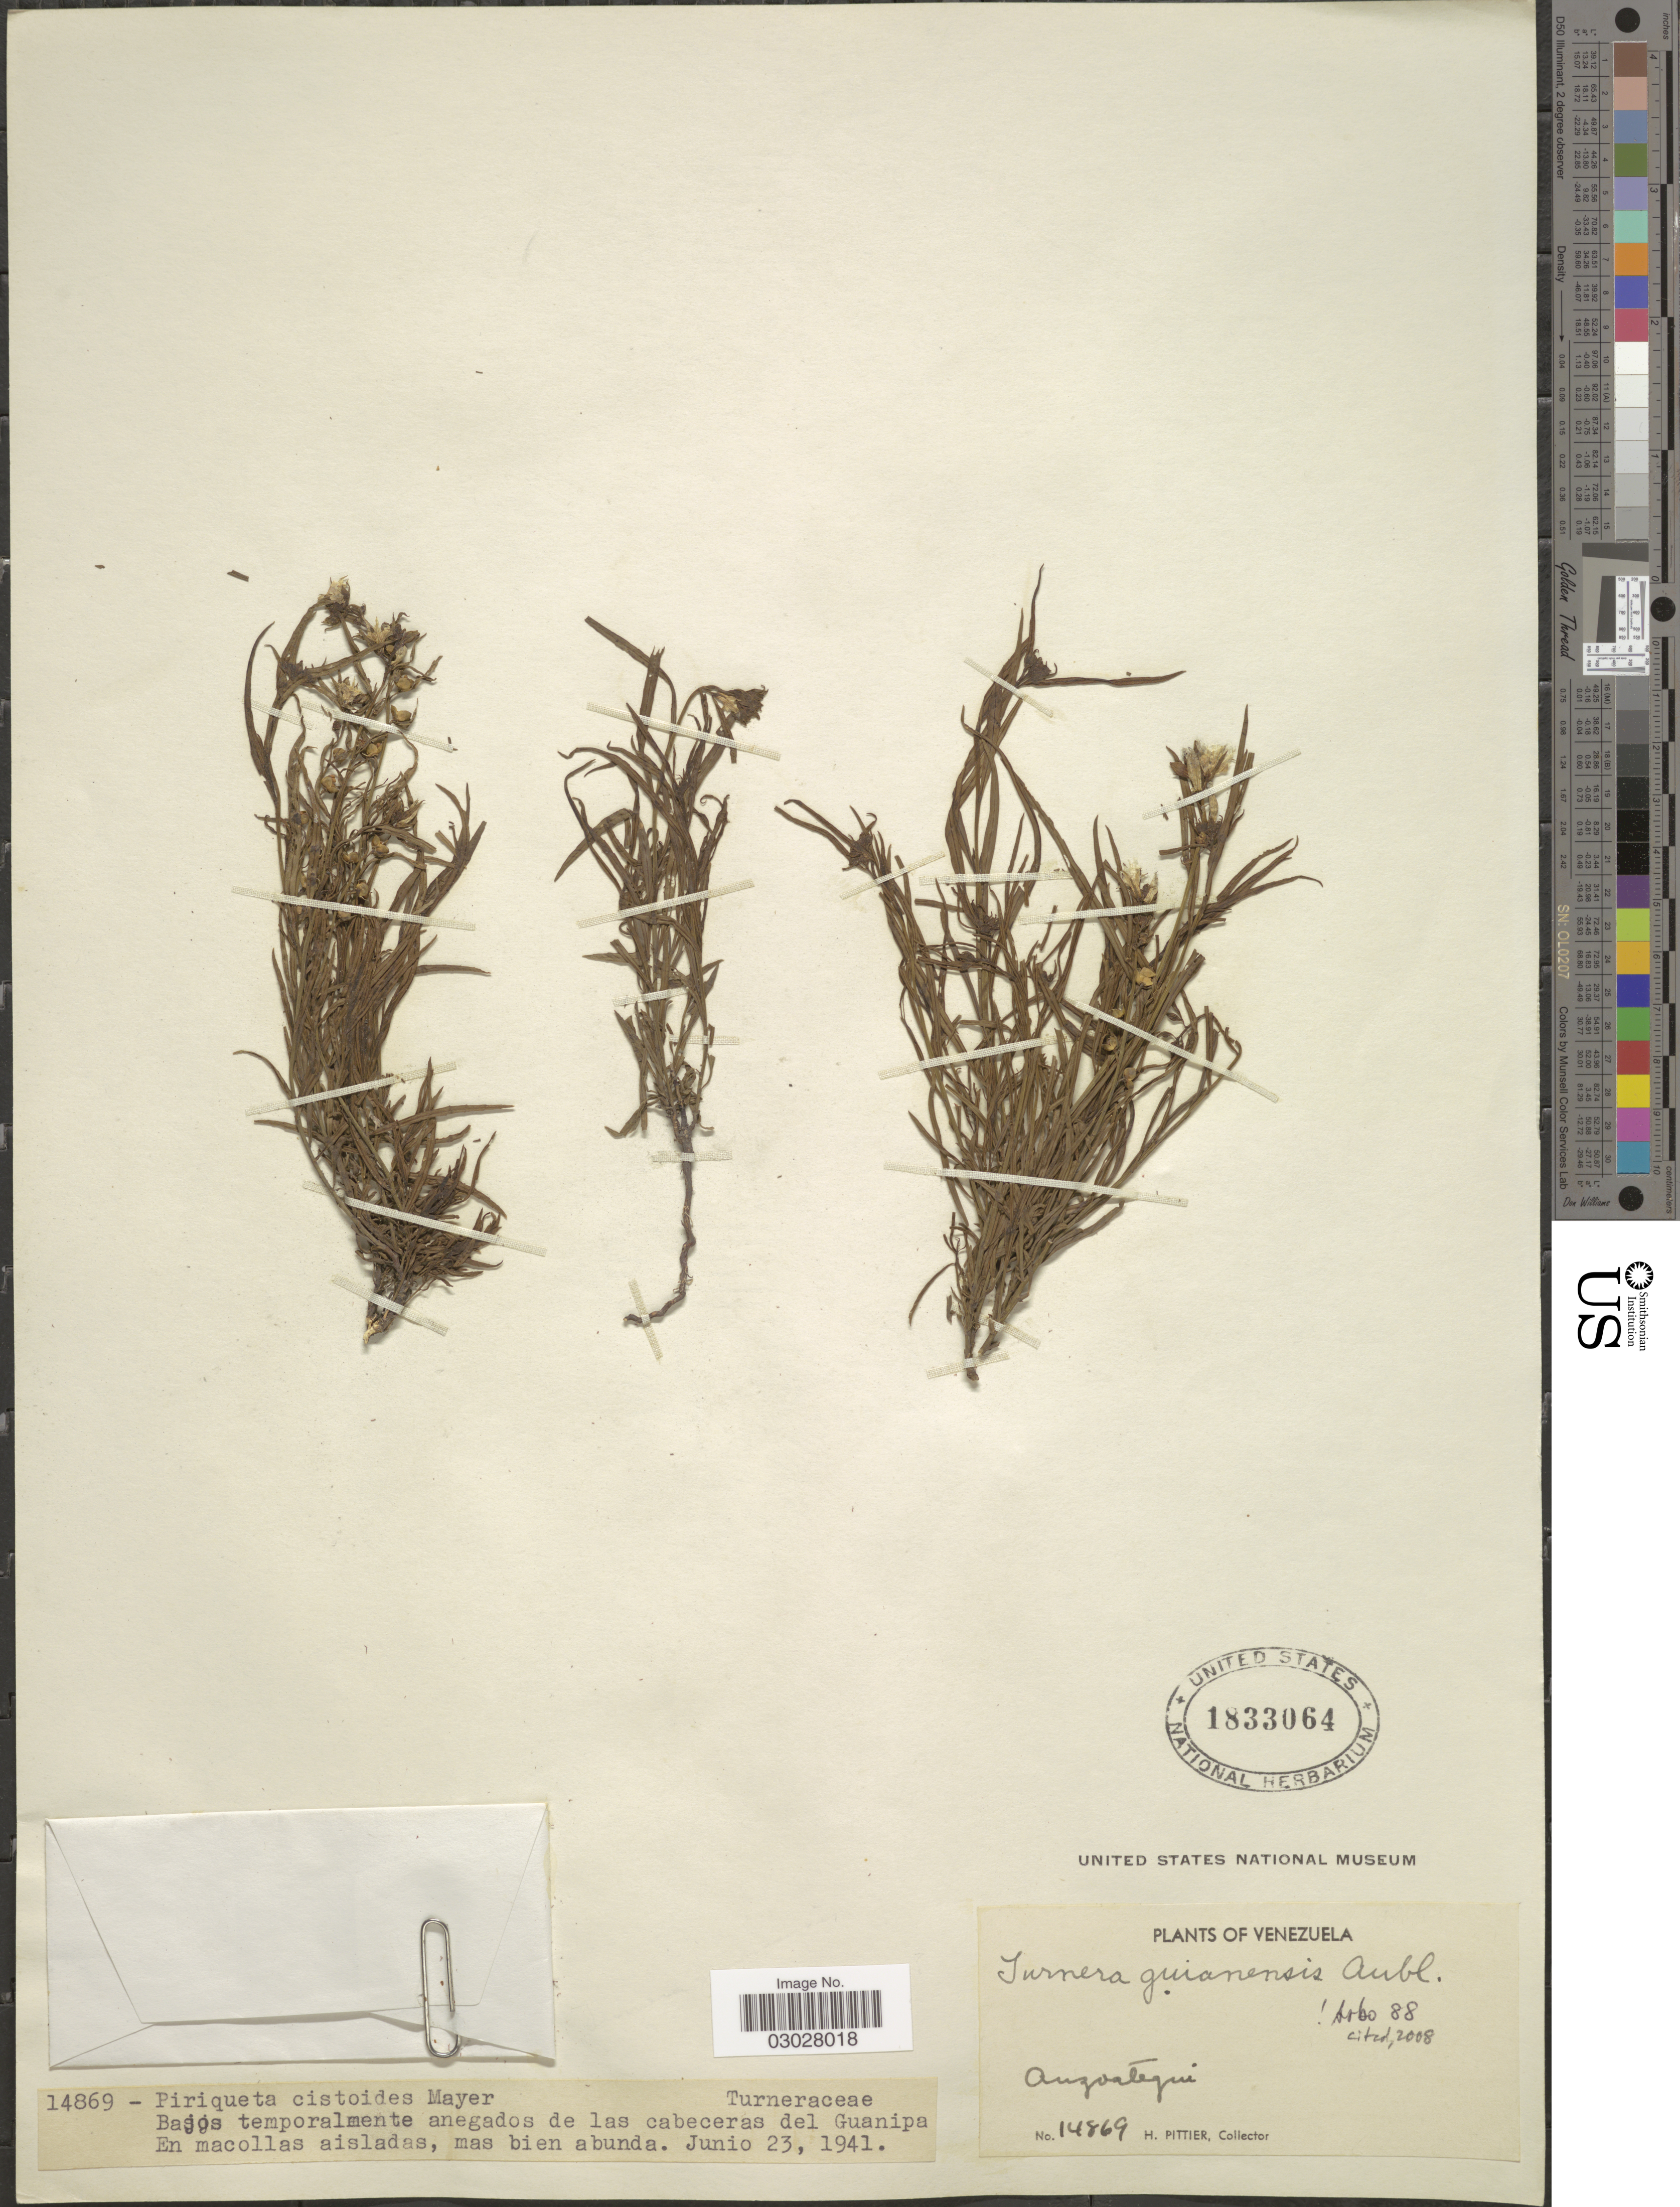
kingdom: Plantae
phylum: Tracheophyta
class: Magnoliopsida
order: Malpighiales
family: Turneraceae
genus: Turnera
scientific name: Turnera guianensis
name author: Aubl.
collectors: H. F. Pittier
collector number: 14869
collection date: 1941-06-23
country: Venezuela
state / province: Anzoategui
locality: Bajos temporalmente anegados de las cabeceras del Guanipa.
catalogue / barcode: US 1833064